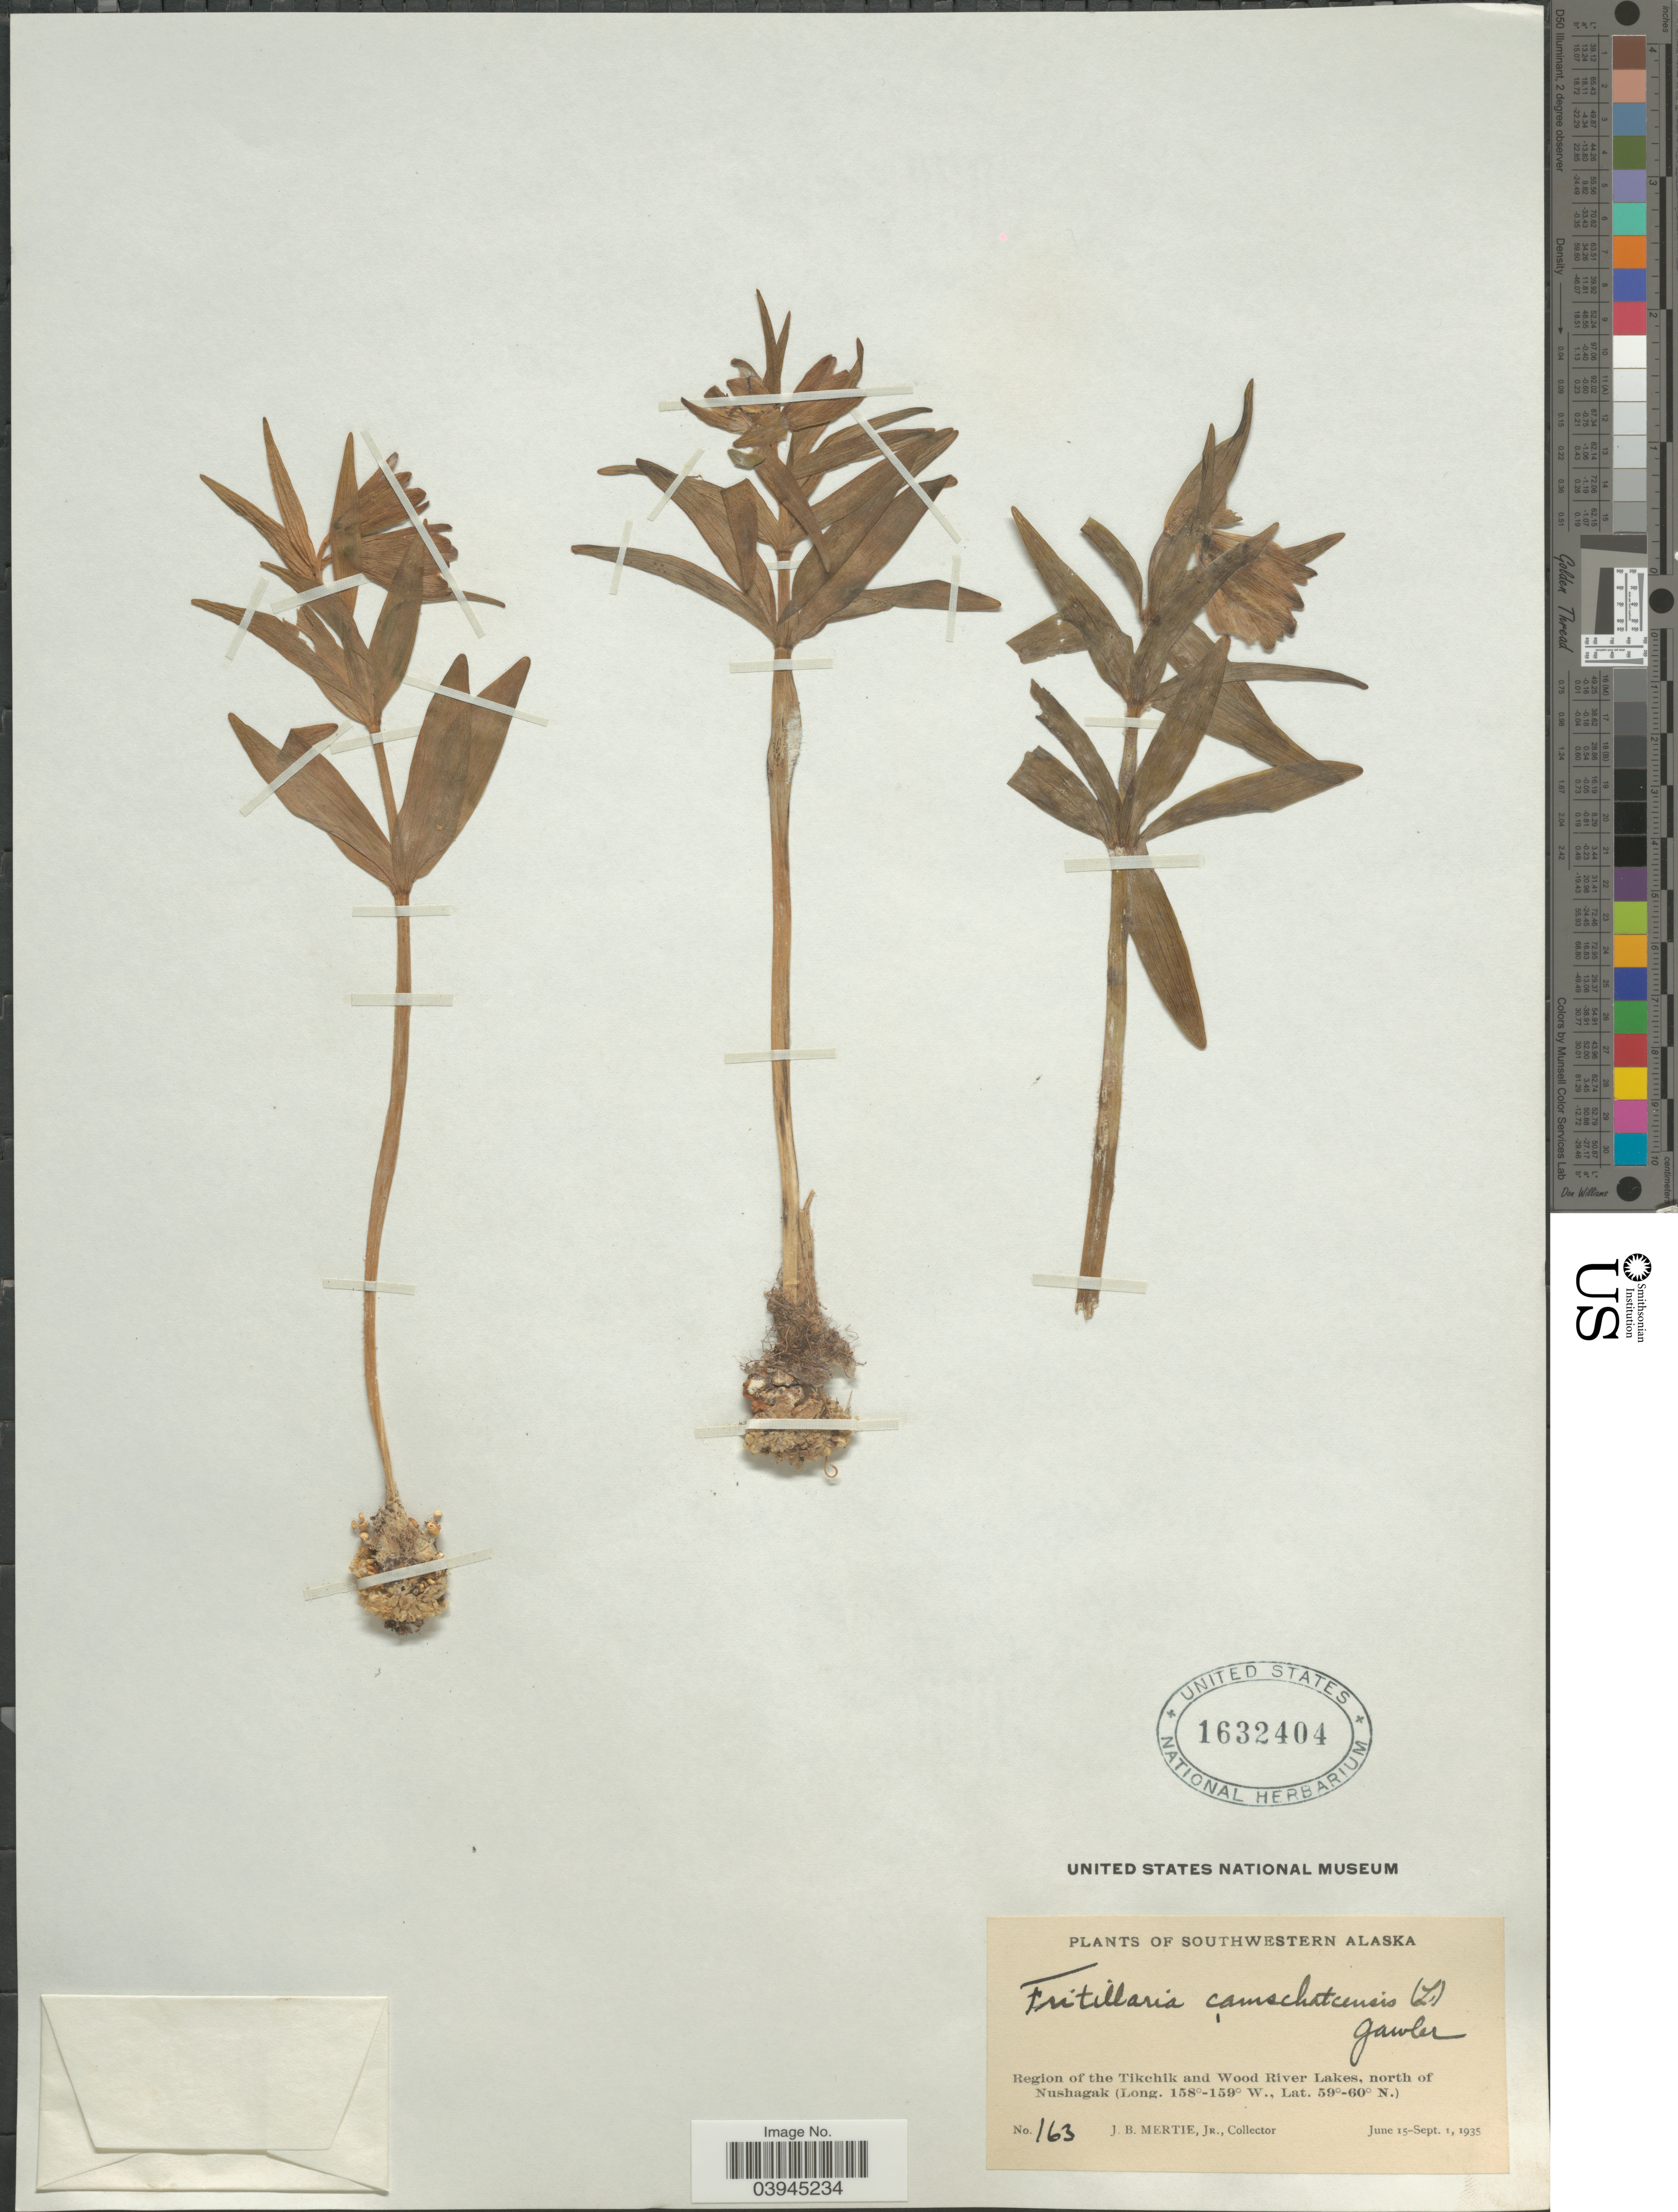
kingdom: Plantae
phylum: Tracheophyta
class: Liliopsida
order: Liliales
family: Liliaceae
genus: Fritillaria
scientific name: Fritillaria camschatcensis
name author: (L.) Ker Gawl.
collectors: J. Mertie Jr.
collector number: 163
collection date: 1935-06-15/1935-09-01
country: United States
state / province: Alaska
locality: Southwestern Alaska. Region of the Tikchik and Wood River Lakes, north of Nushagak.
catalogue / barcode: US 1632404